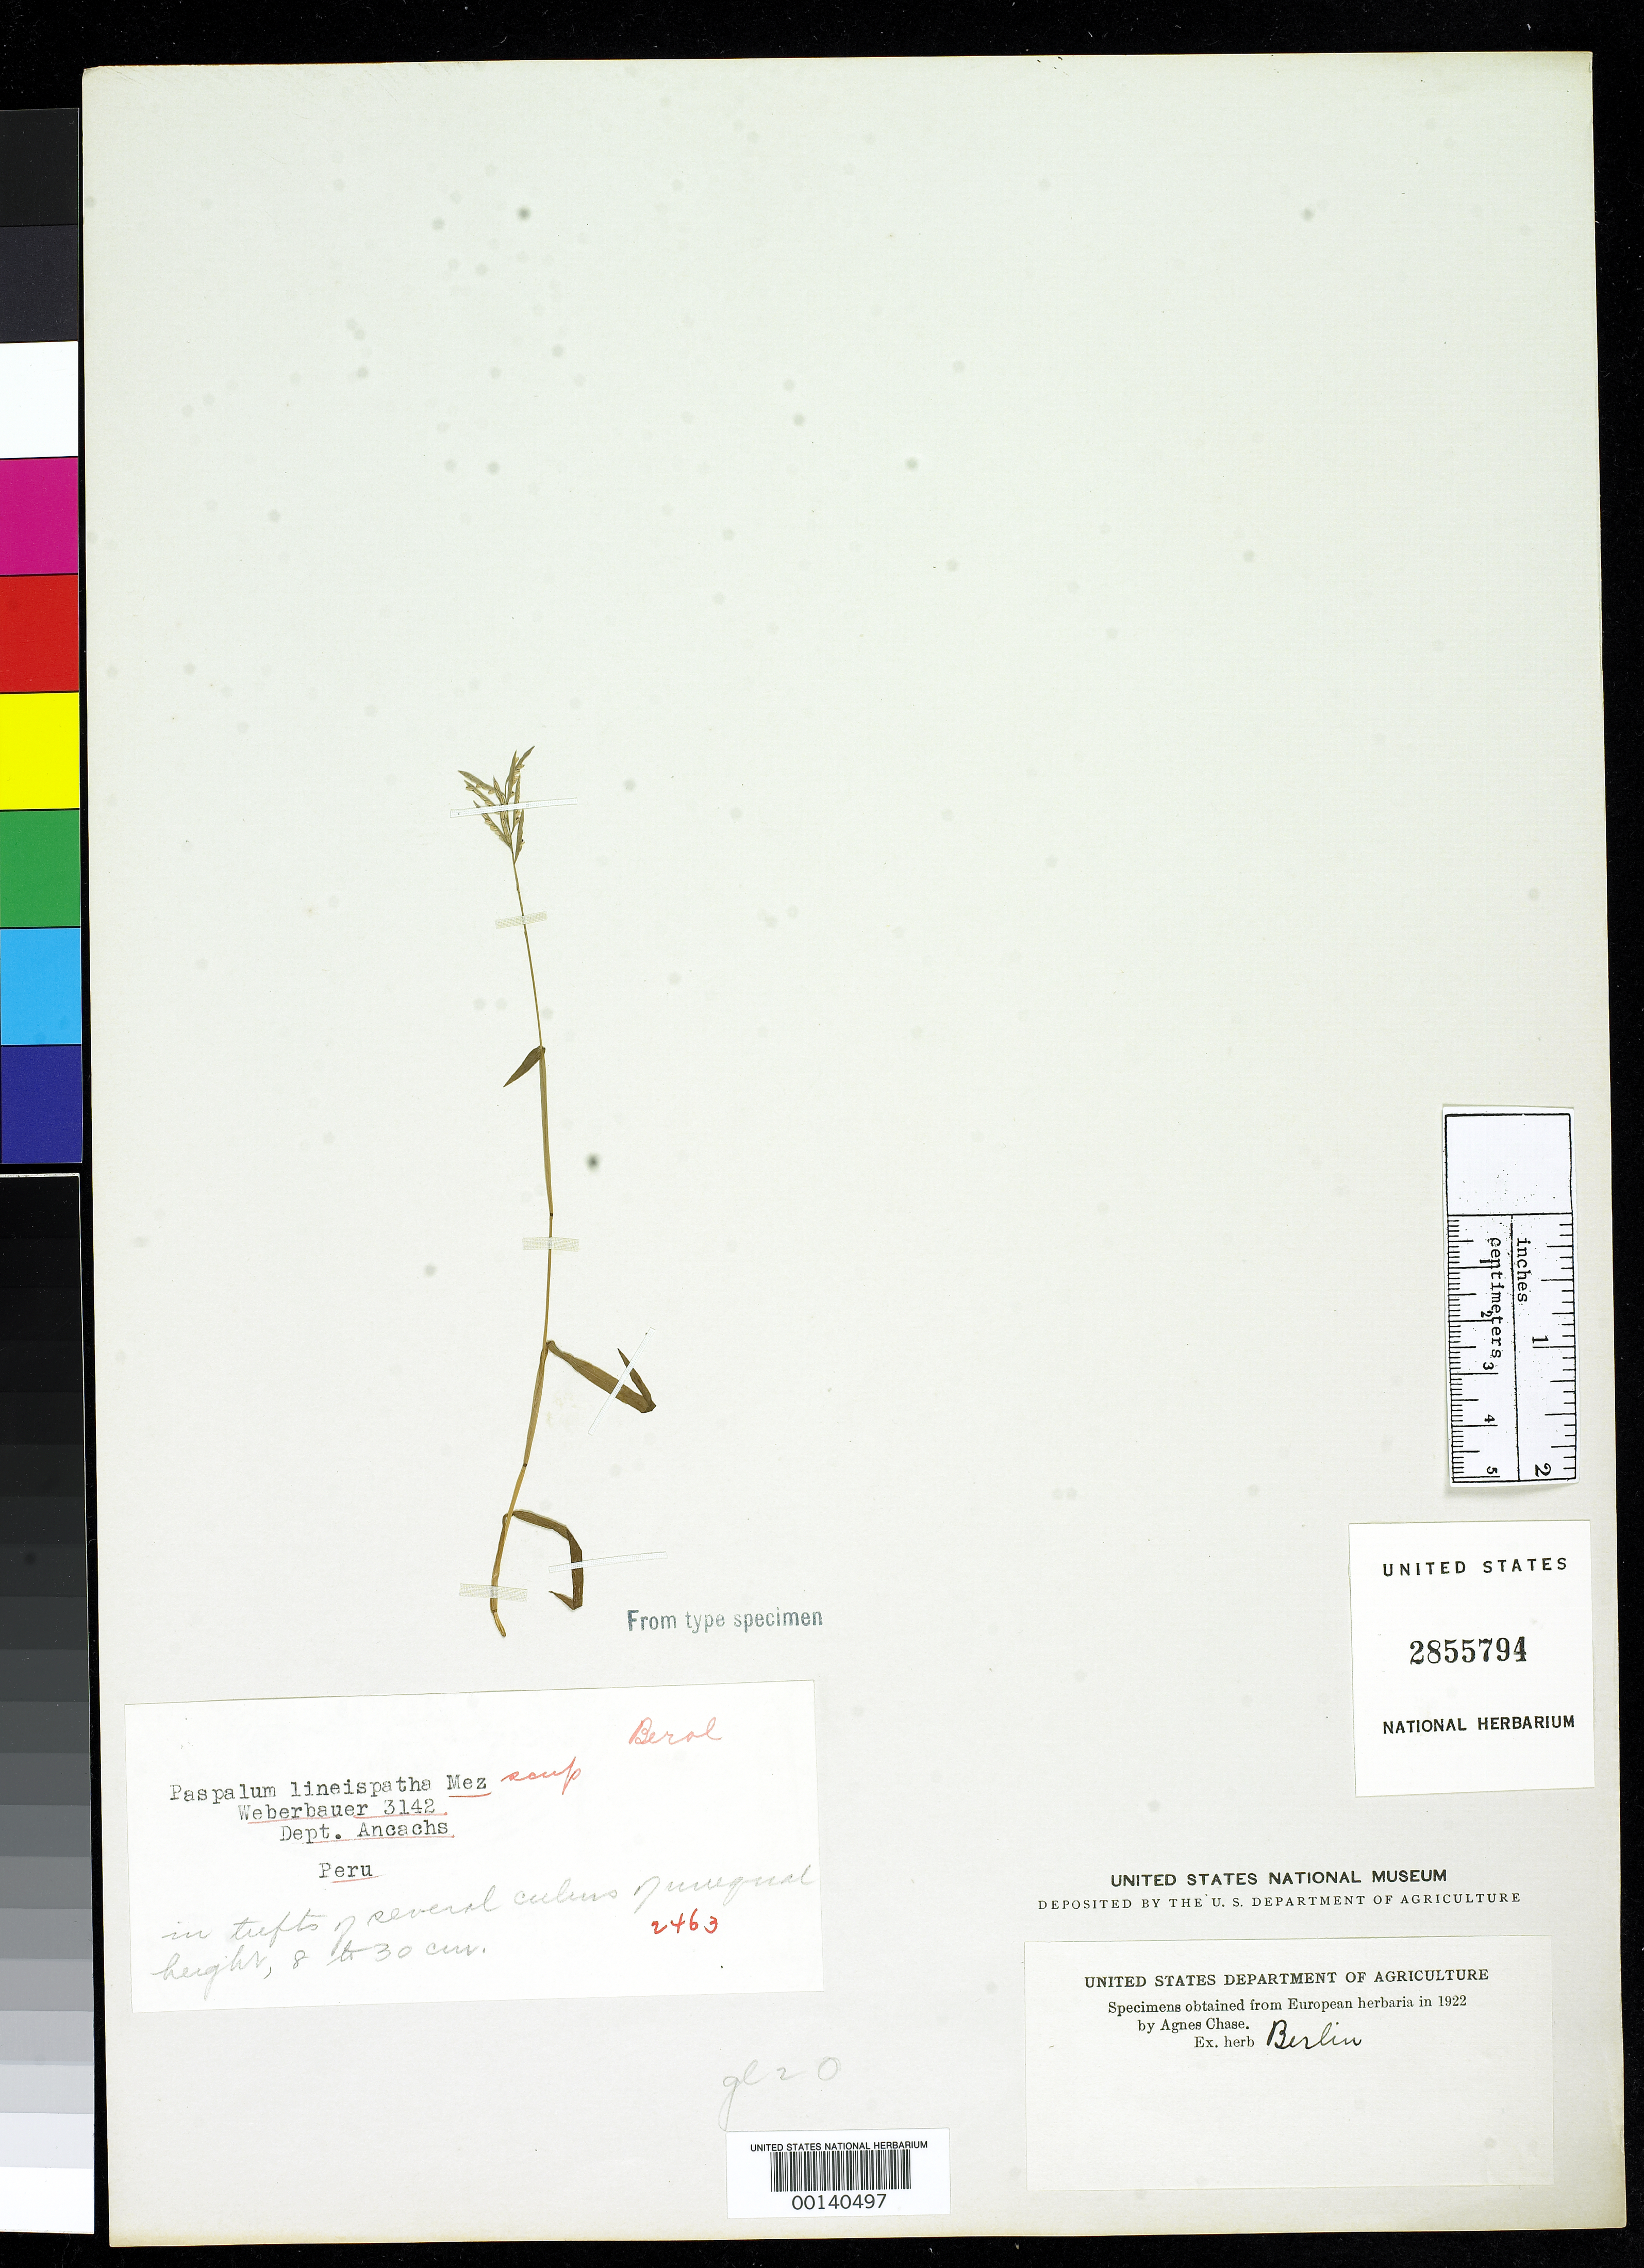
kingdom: Plantae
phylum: Tracheophyta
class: Liliopsida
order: Poales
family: Poaceae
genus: Paspalum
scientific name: Paspalum lineispatha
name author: Mez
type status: Type Fragment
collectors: A. Weberbauer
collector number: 3142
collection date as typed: May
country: Peru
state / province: Ancash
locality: Samanco, Casaz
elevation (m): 3000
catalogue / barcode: US 2855794